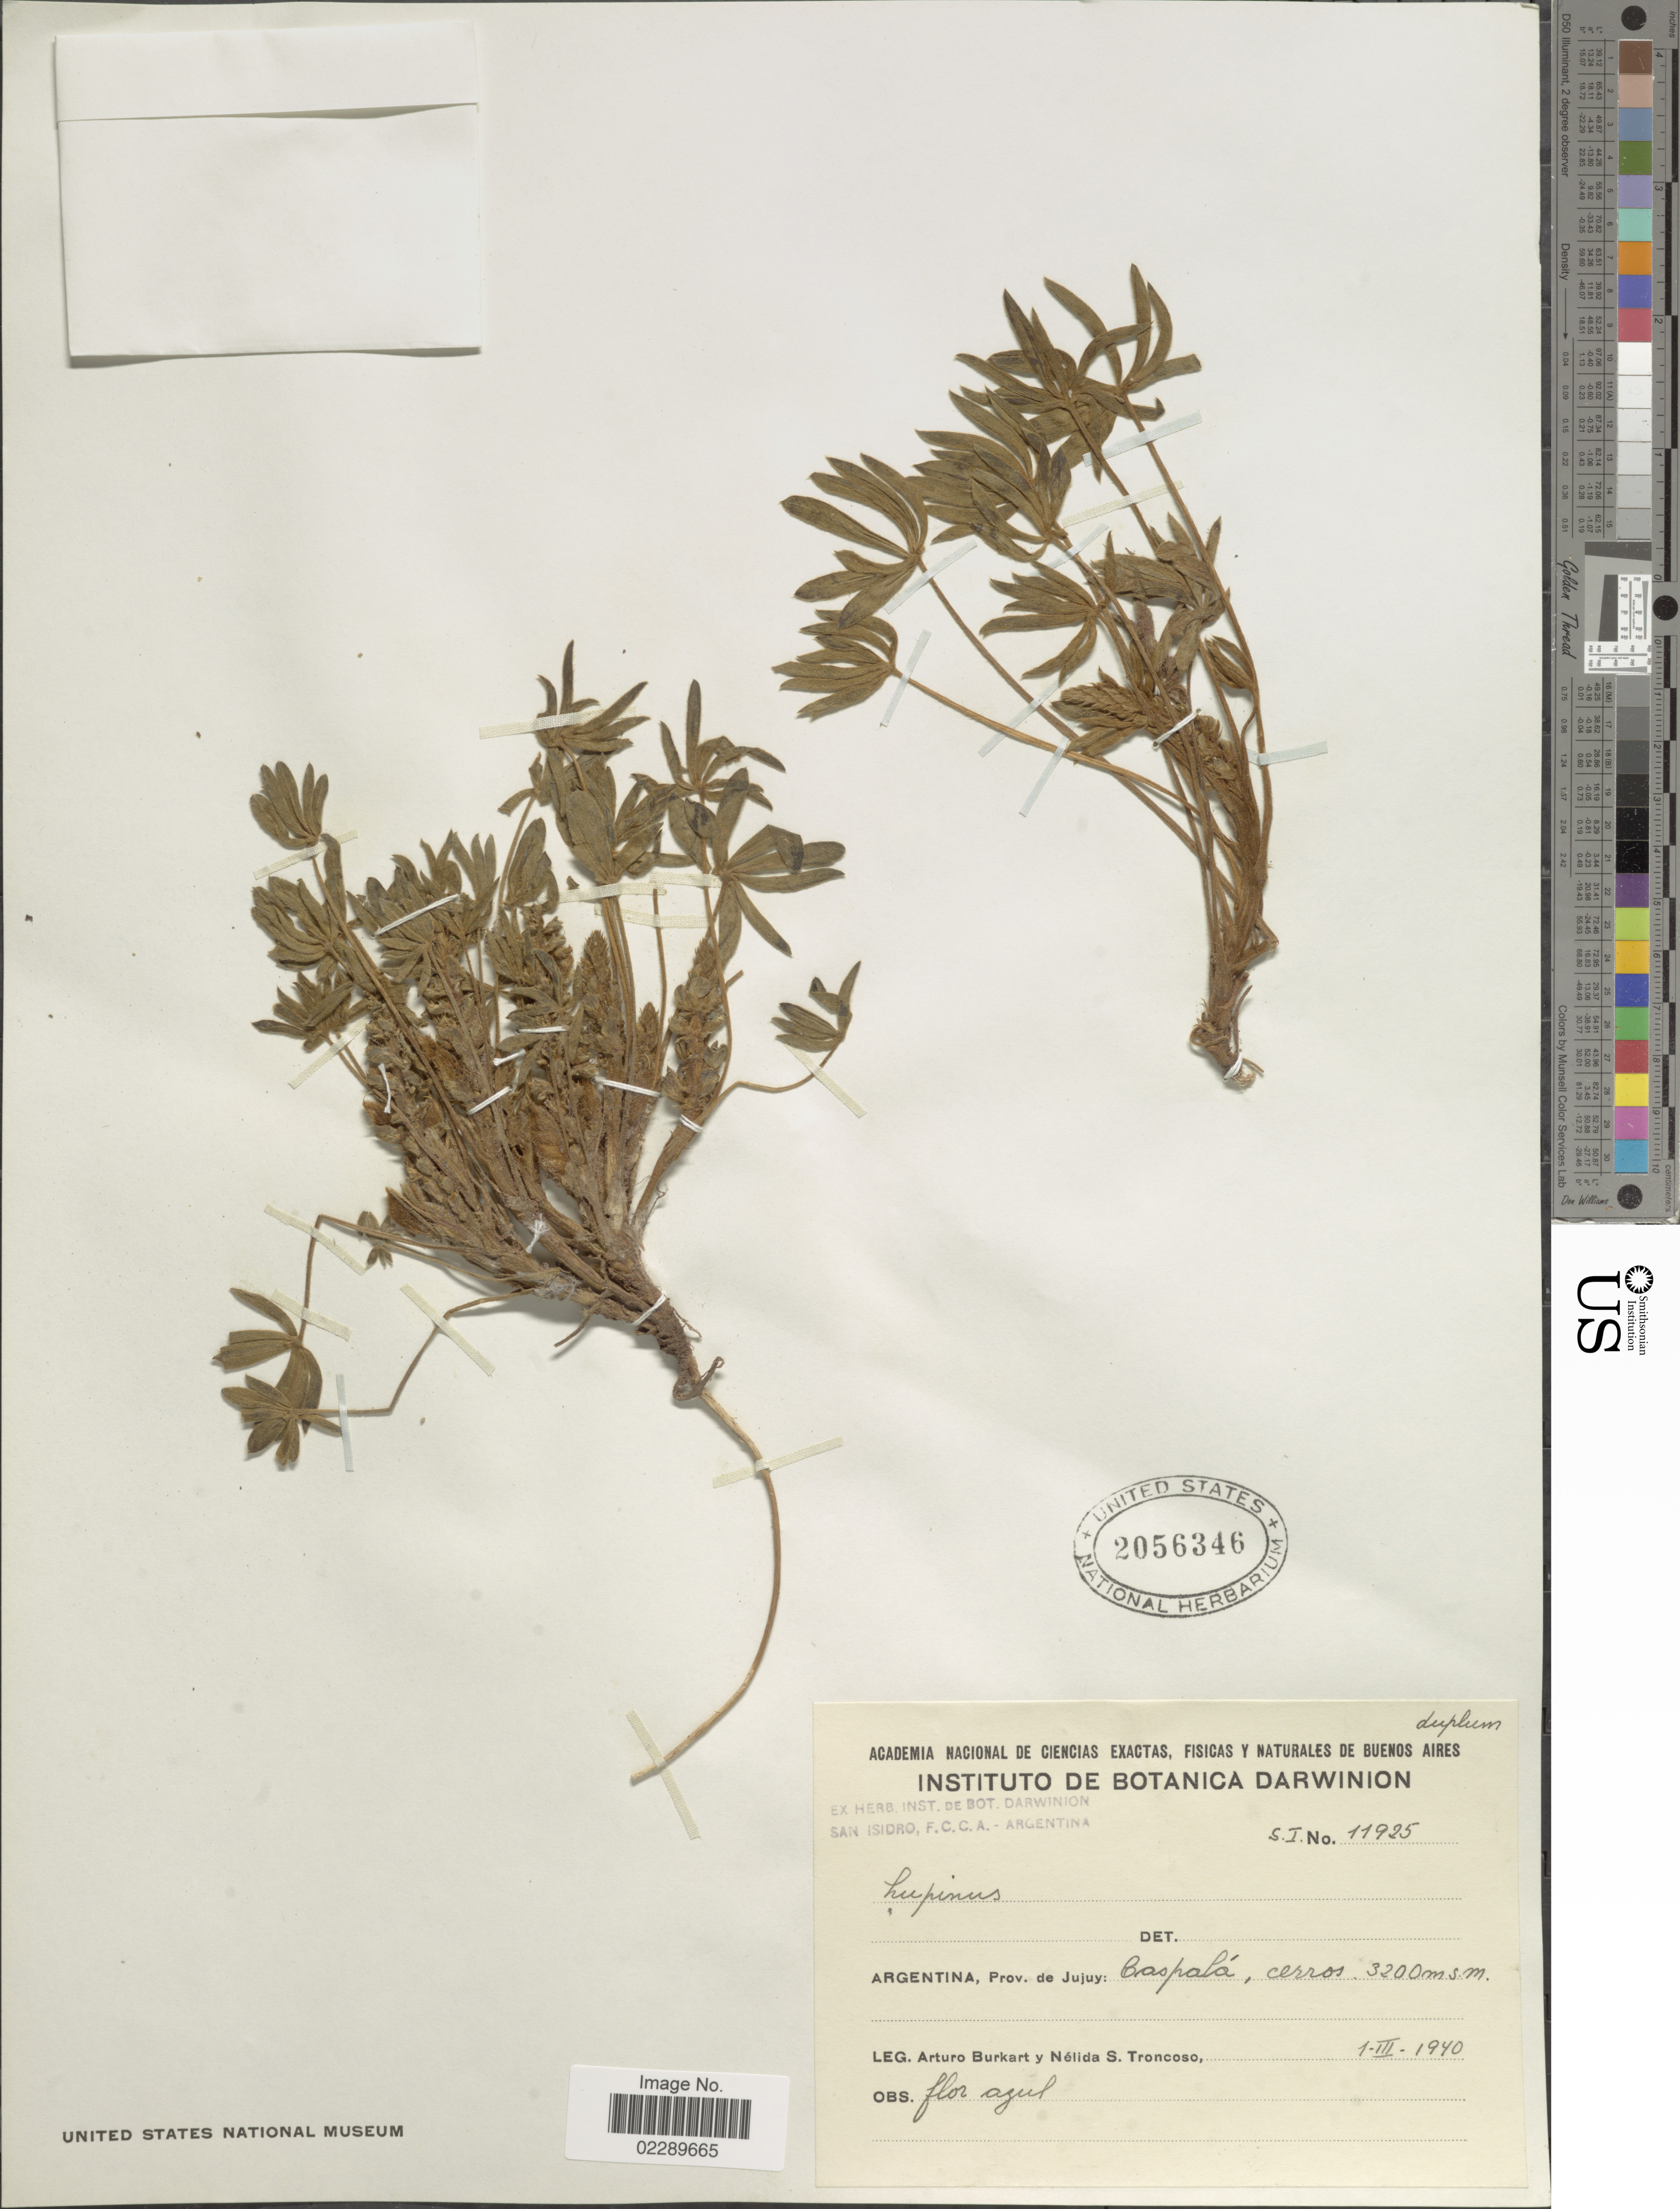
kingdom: Plantae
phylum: Tracheophyta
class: Magnoliopsida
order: Fabales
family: Fabaceae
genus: Lupinus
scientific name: Lupinus sp.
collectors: A. E. Burkart & N. S. Troncoso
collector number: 11925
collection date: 1940-03-01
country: Argentina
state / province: Jujuy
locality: Argentina, Prov. de Jujuy: Baspalá, cerros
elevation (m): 3200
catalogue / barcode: US 2056346